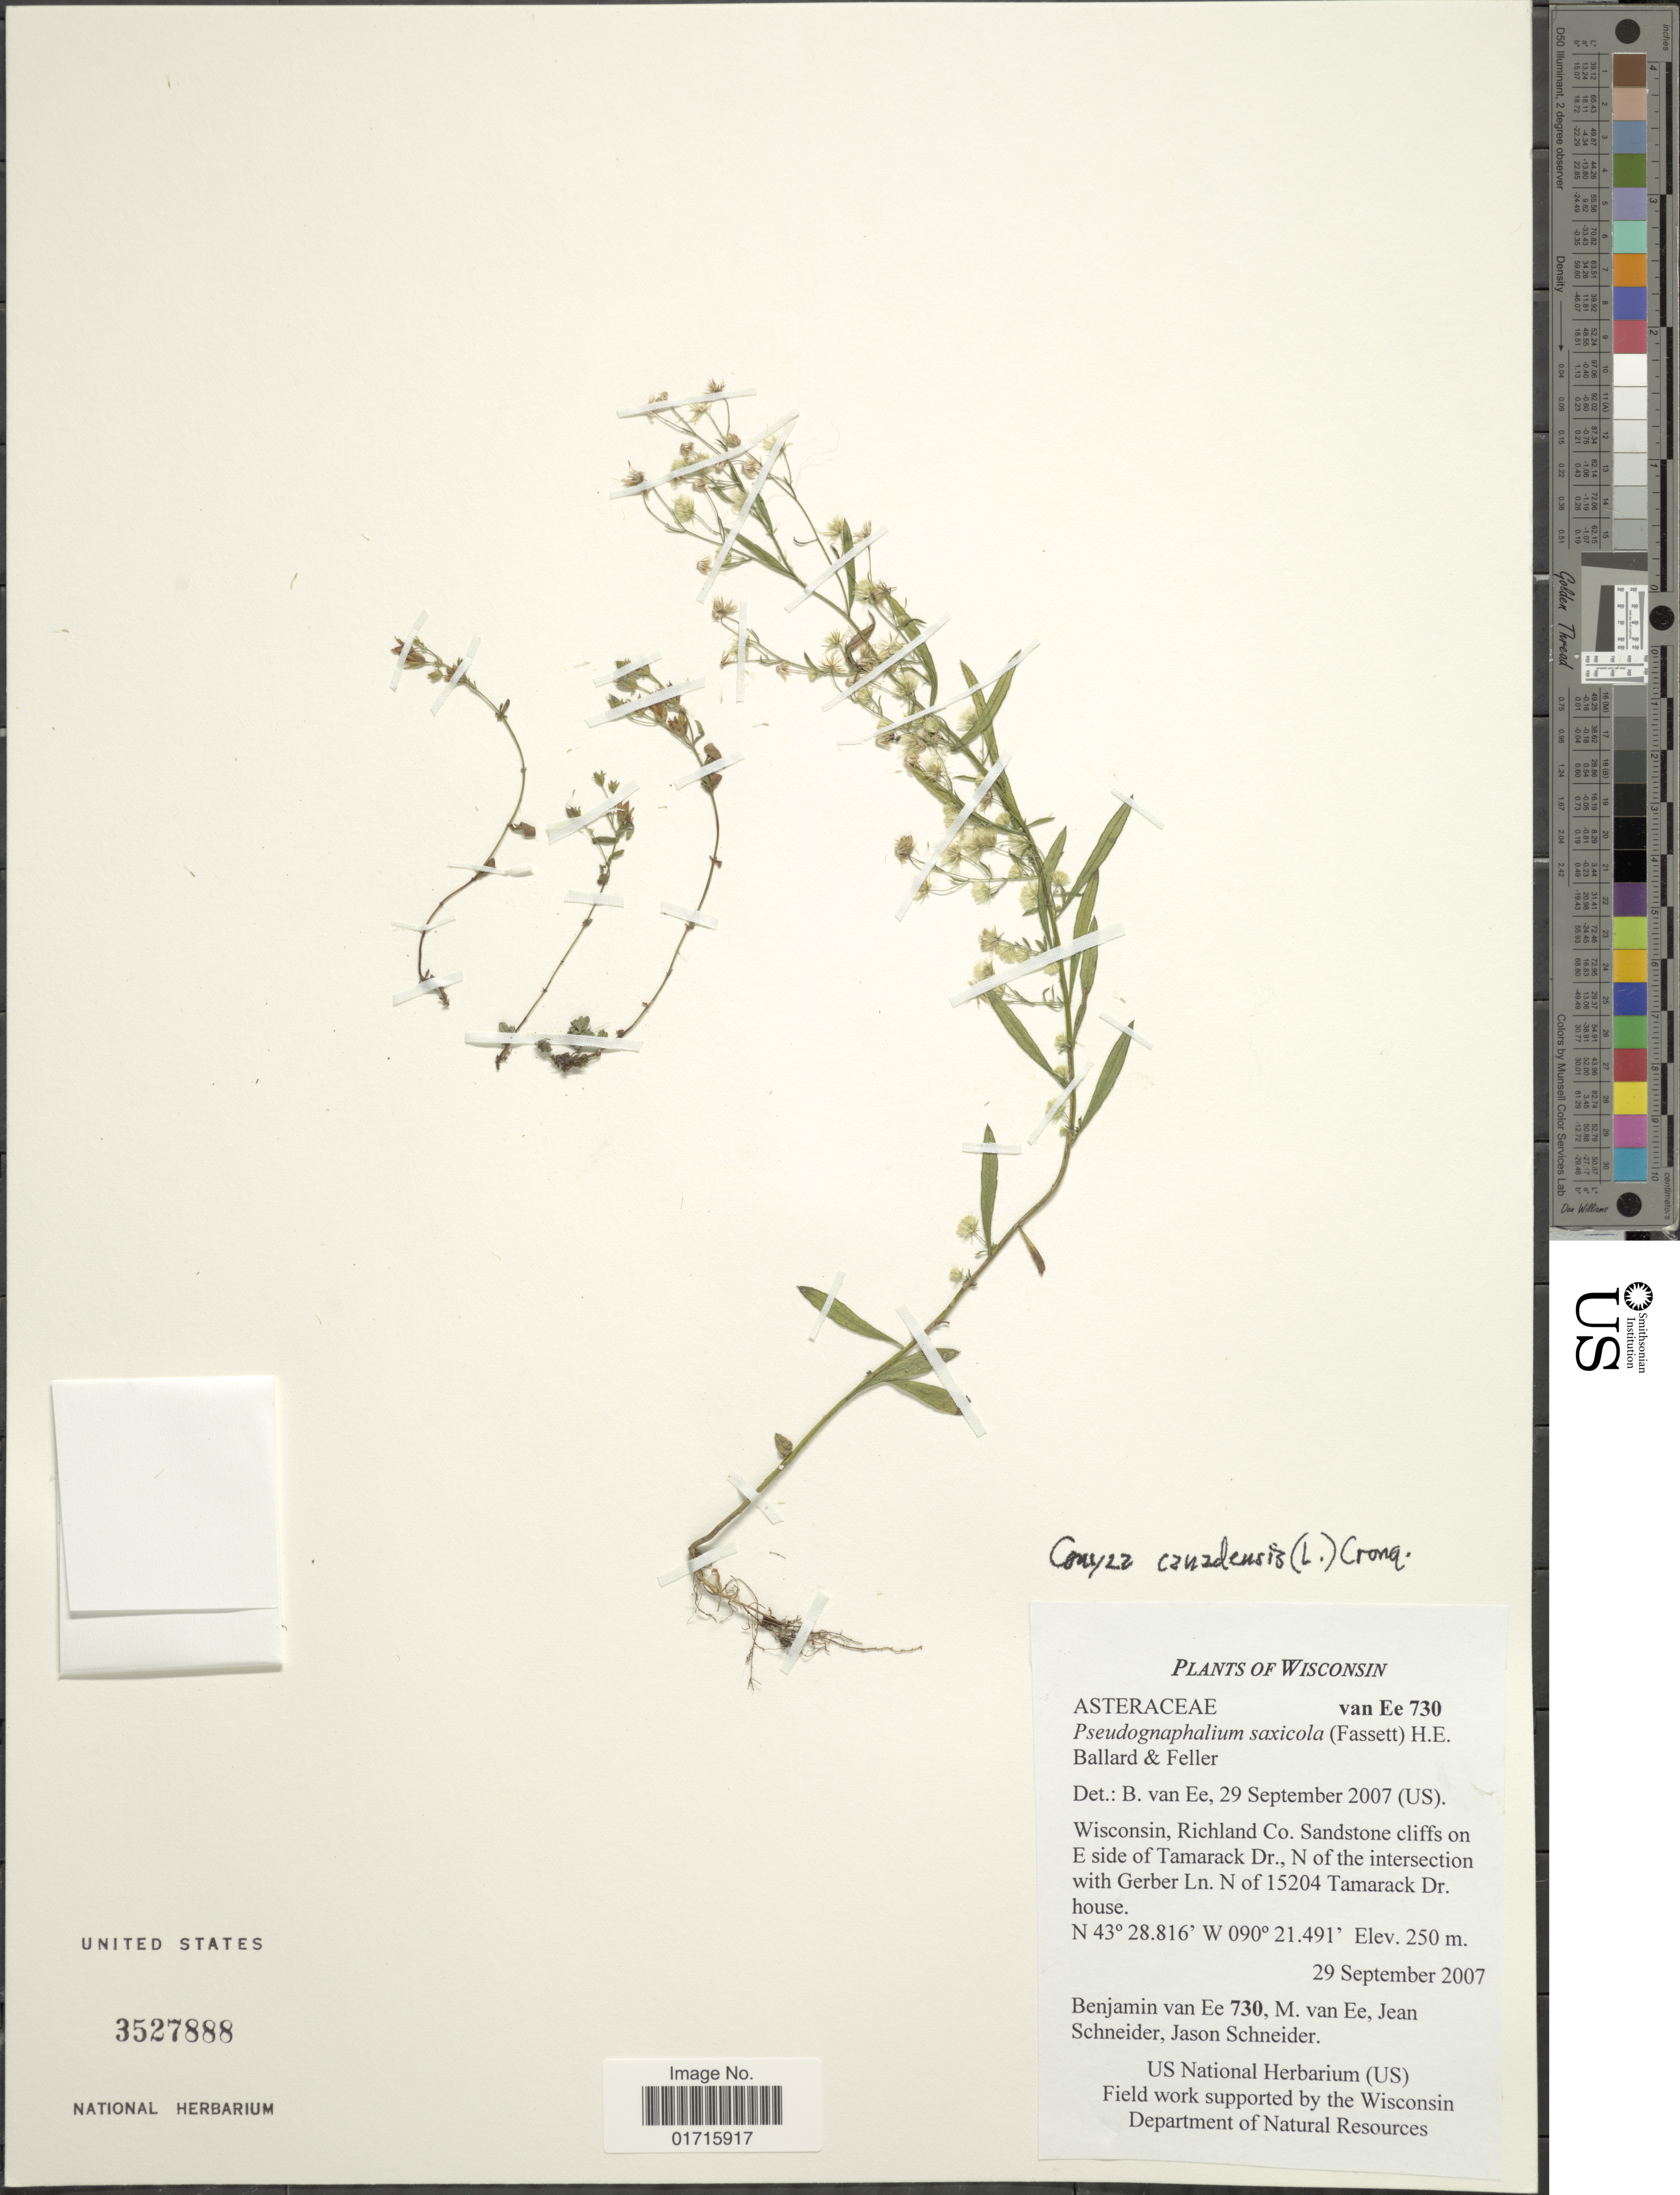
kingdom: Plantae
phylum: Tracheophyta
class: Magnoliopsida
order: Asterales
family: Asteraceae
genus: Conyza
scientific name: Conyza canadensis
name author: (L.) Cronq.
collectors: B. van Ee, M. Van Ee, J. Schneider & J. Schneider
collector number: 730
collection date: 2007-09-29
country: United States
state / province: Wisconsin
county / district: Richland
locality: Wisconsin, Richland Co. Sandstone cliffs on E side of Tamarack Dr., N of the intersection with Gerber Ln. N of 15204 Tamarack Dr. house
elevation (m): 250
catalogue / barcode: US 3527888